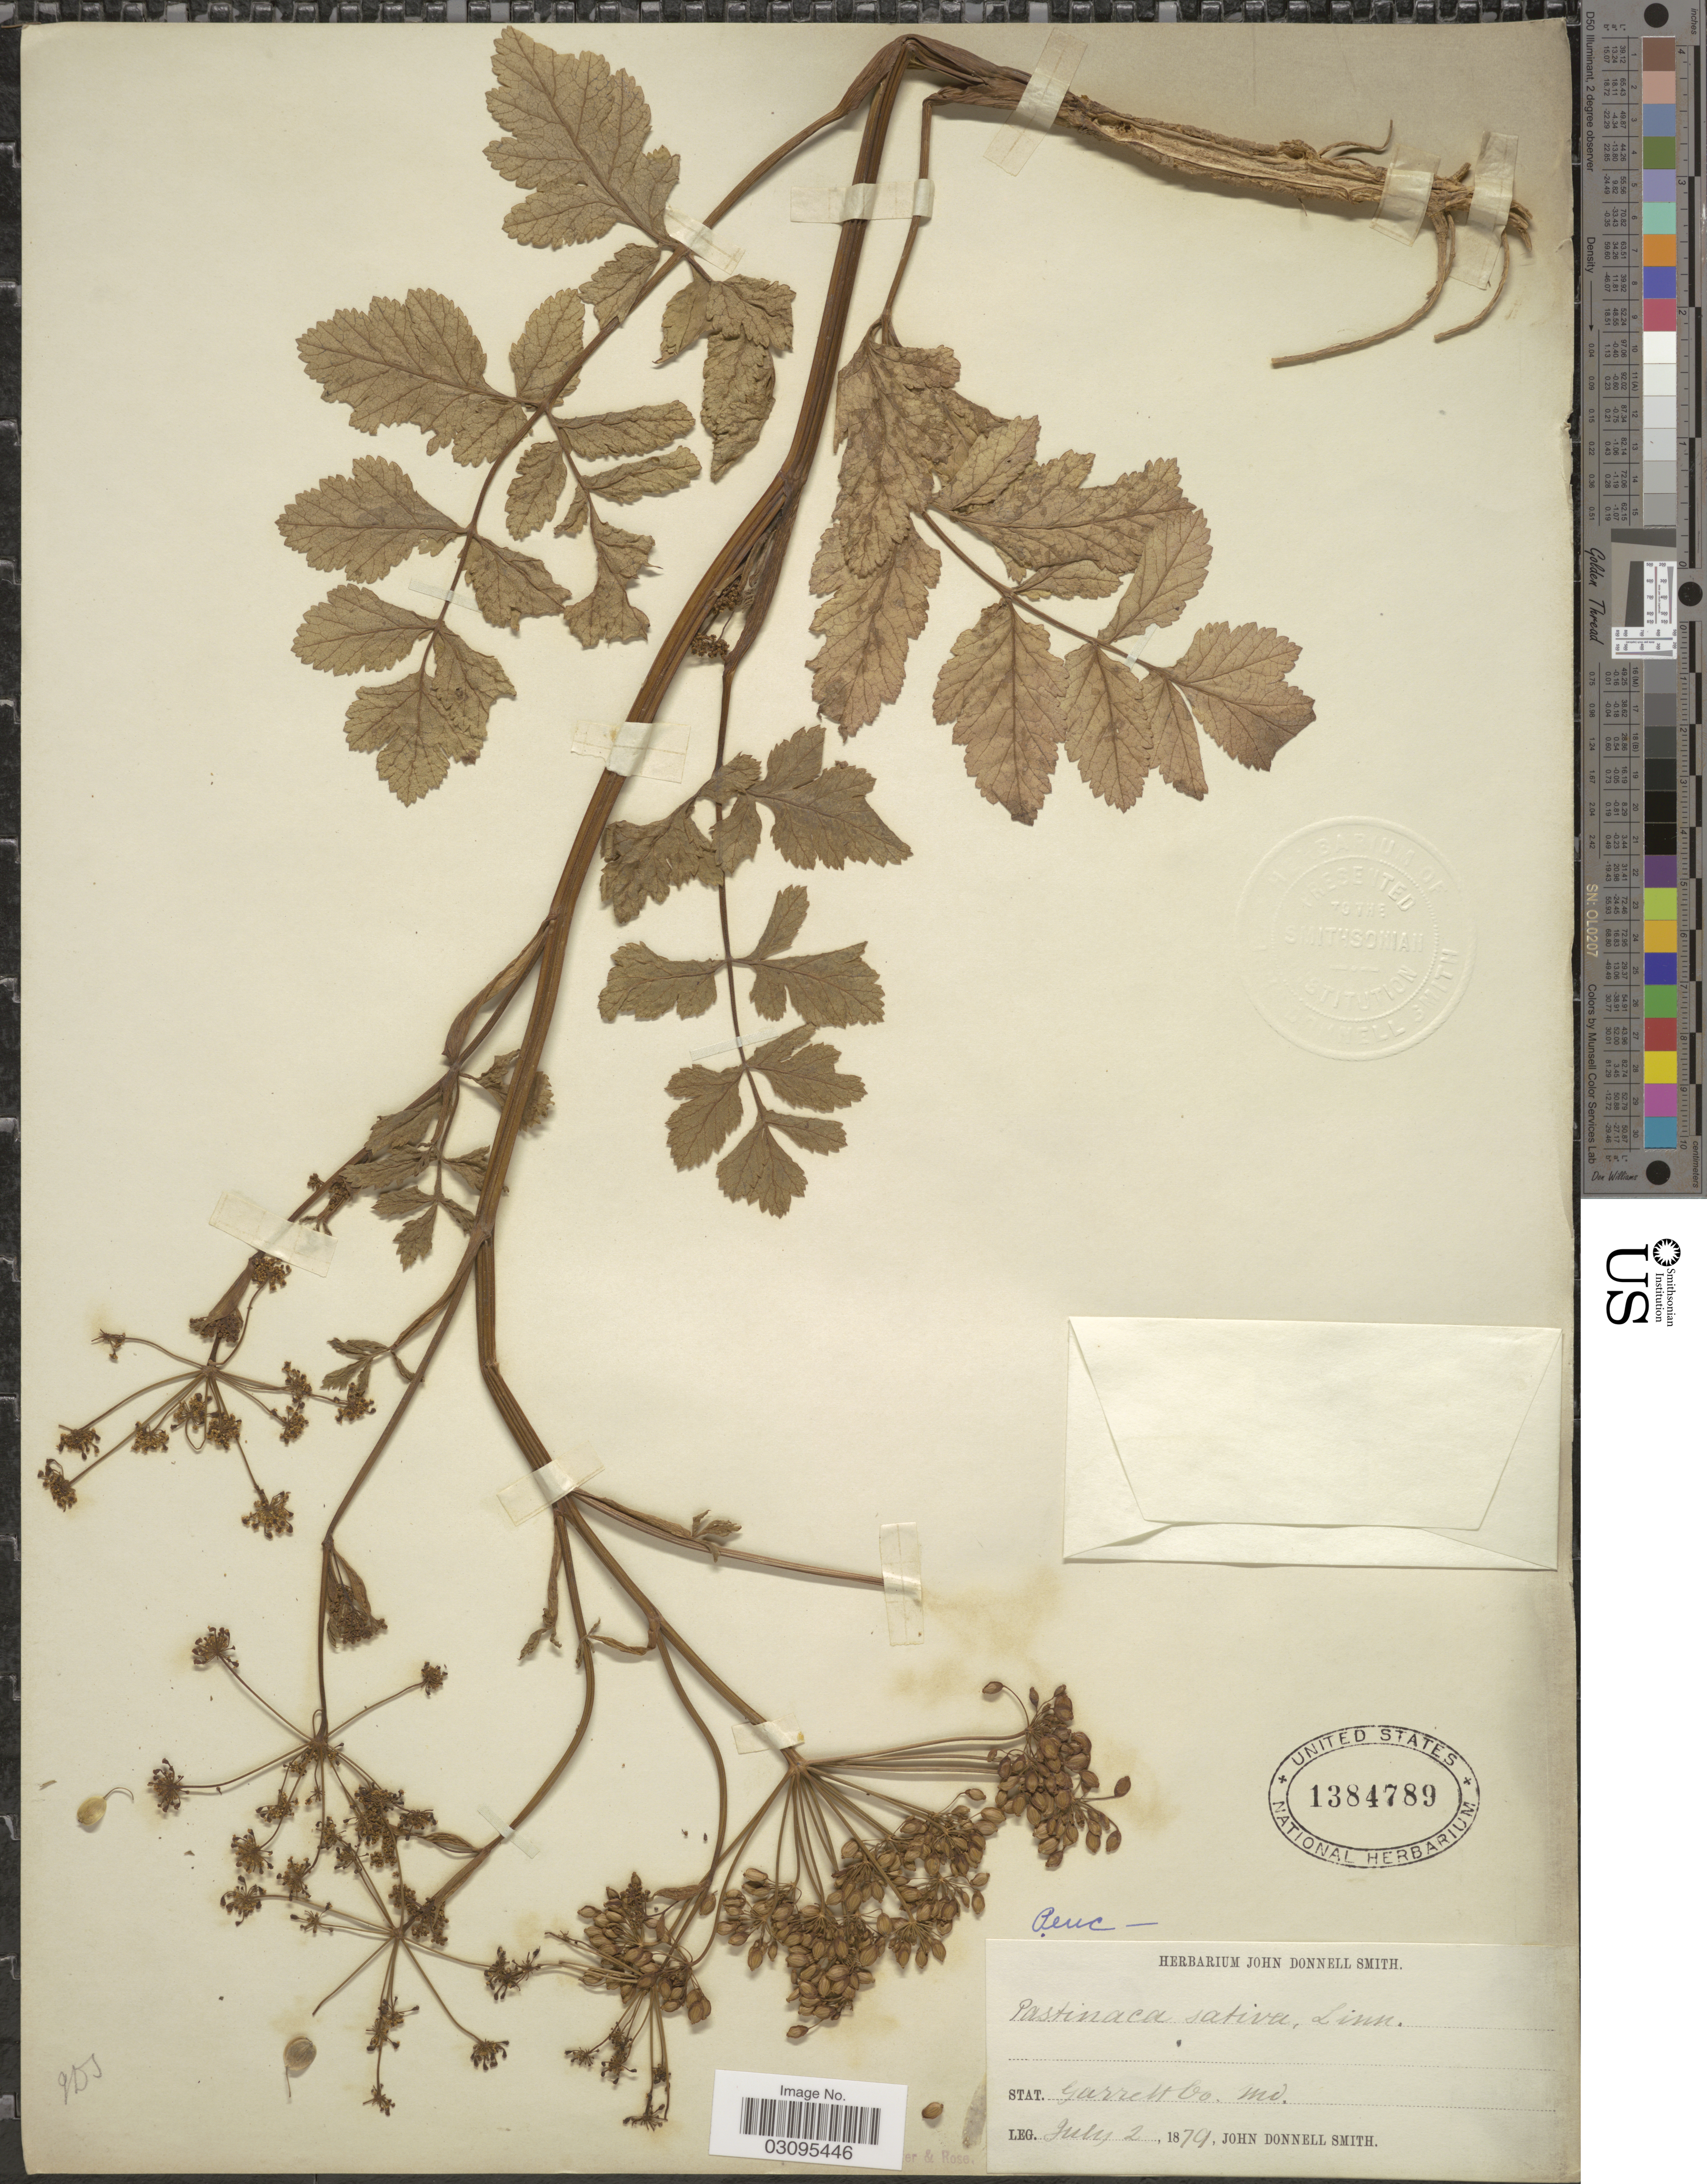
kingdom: Plantae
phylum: Tracheophyta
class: Magnoliopsida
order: Apiales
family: Apiaceae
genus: Pastinaca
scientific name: Pastinaca sativa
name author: L.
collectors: J. Donnell Smith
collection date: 1879-07-02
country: United States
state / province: Maryland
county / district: Garrett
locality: Garrett Co.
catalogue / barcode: US 1384789